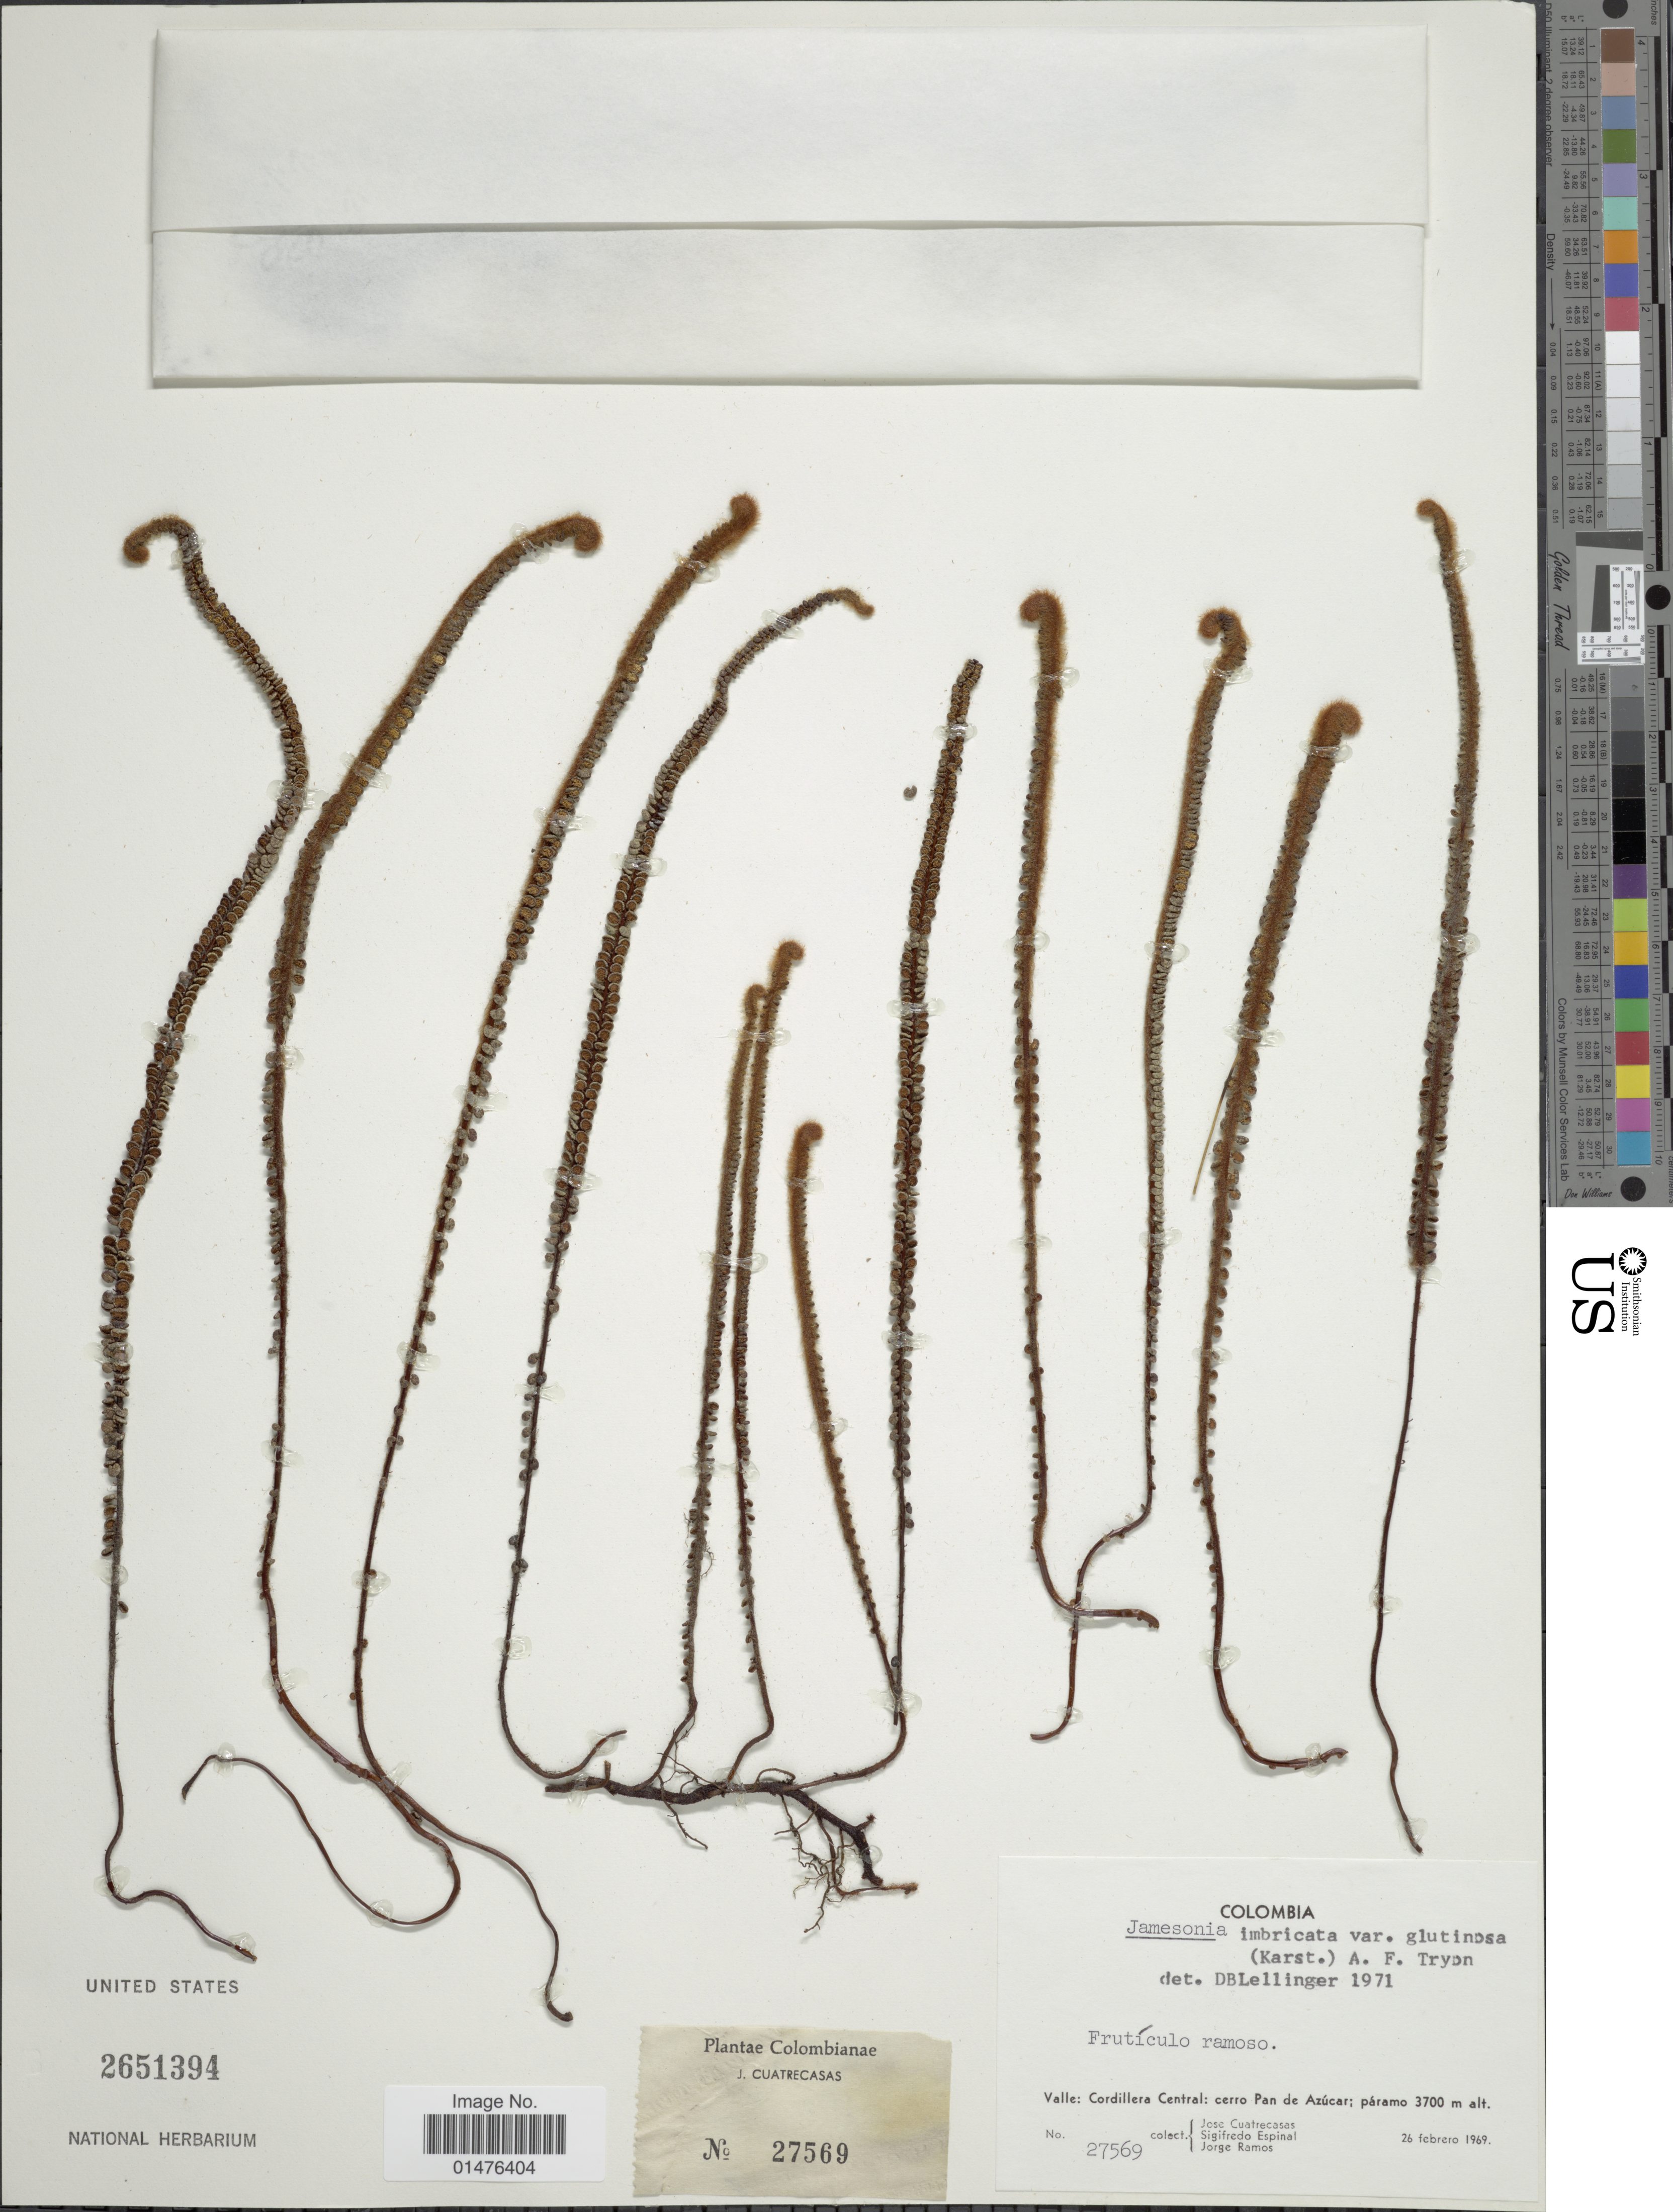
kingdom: Plantae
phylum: Tracheophyta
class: Polypodiopsida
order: Polypodiales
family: Pteridaceae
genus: Jamesonia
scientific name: Jamesonia imbricata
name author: (Sw.) Hook. & Grev.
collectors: J. Cuatrecasas, L. S. Espinal & J. Ramos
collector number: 27569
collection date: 1969-02-26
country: Colombia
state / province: Valle del Cauca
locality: Valle: Cordillero:Cerro Pan de Azúcar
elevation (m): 3700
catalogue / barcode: US 2651394